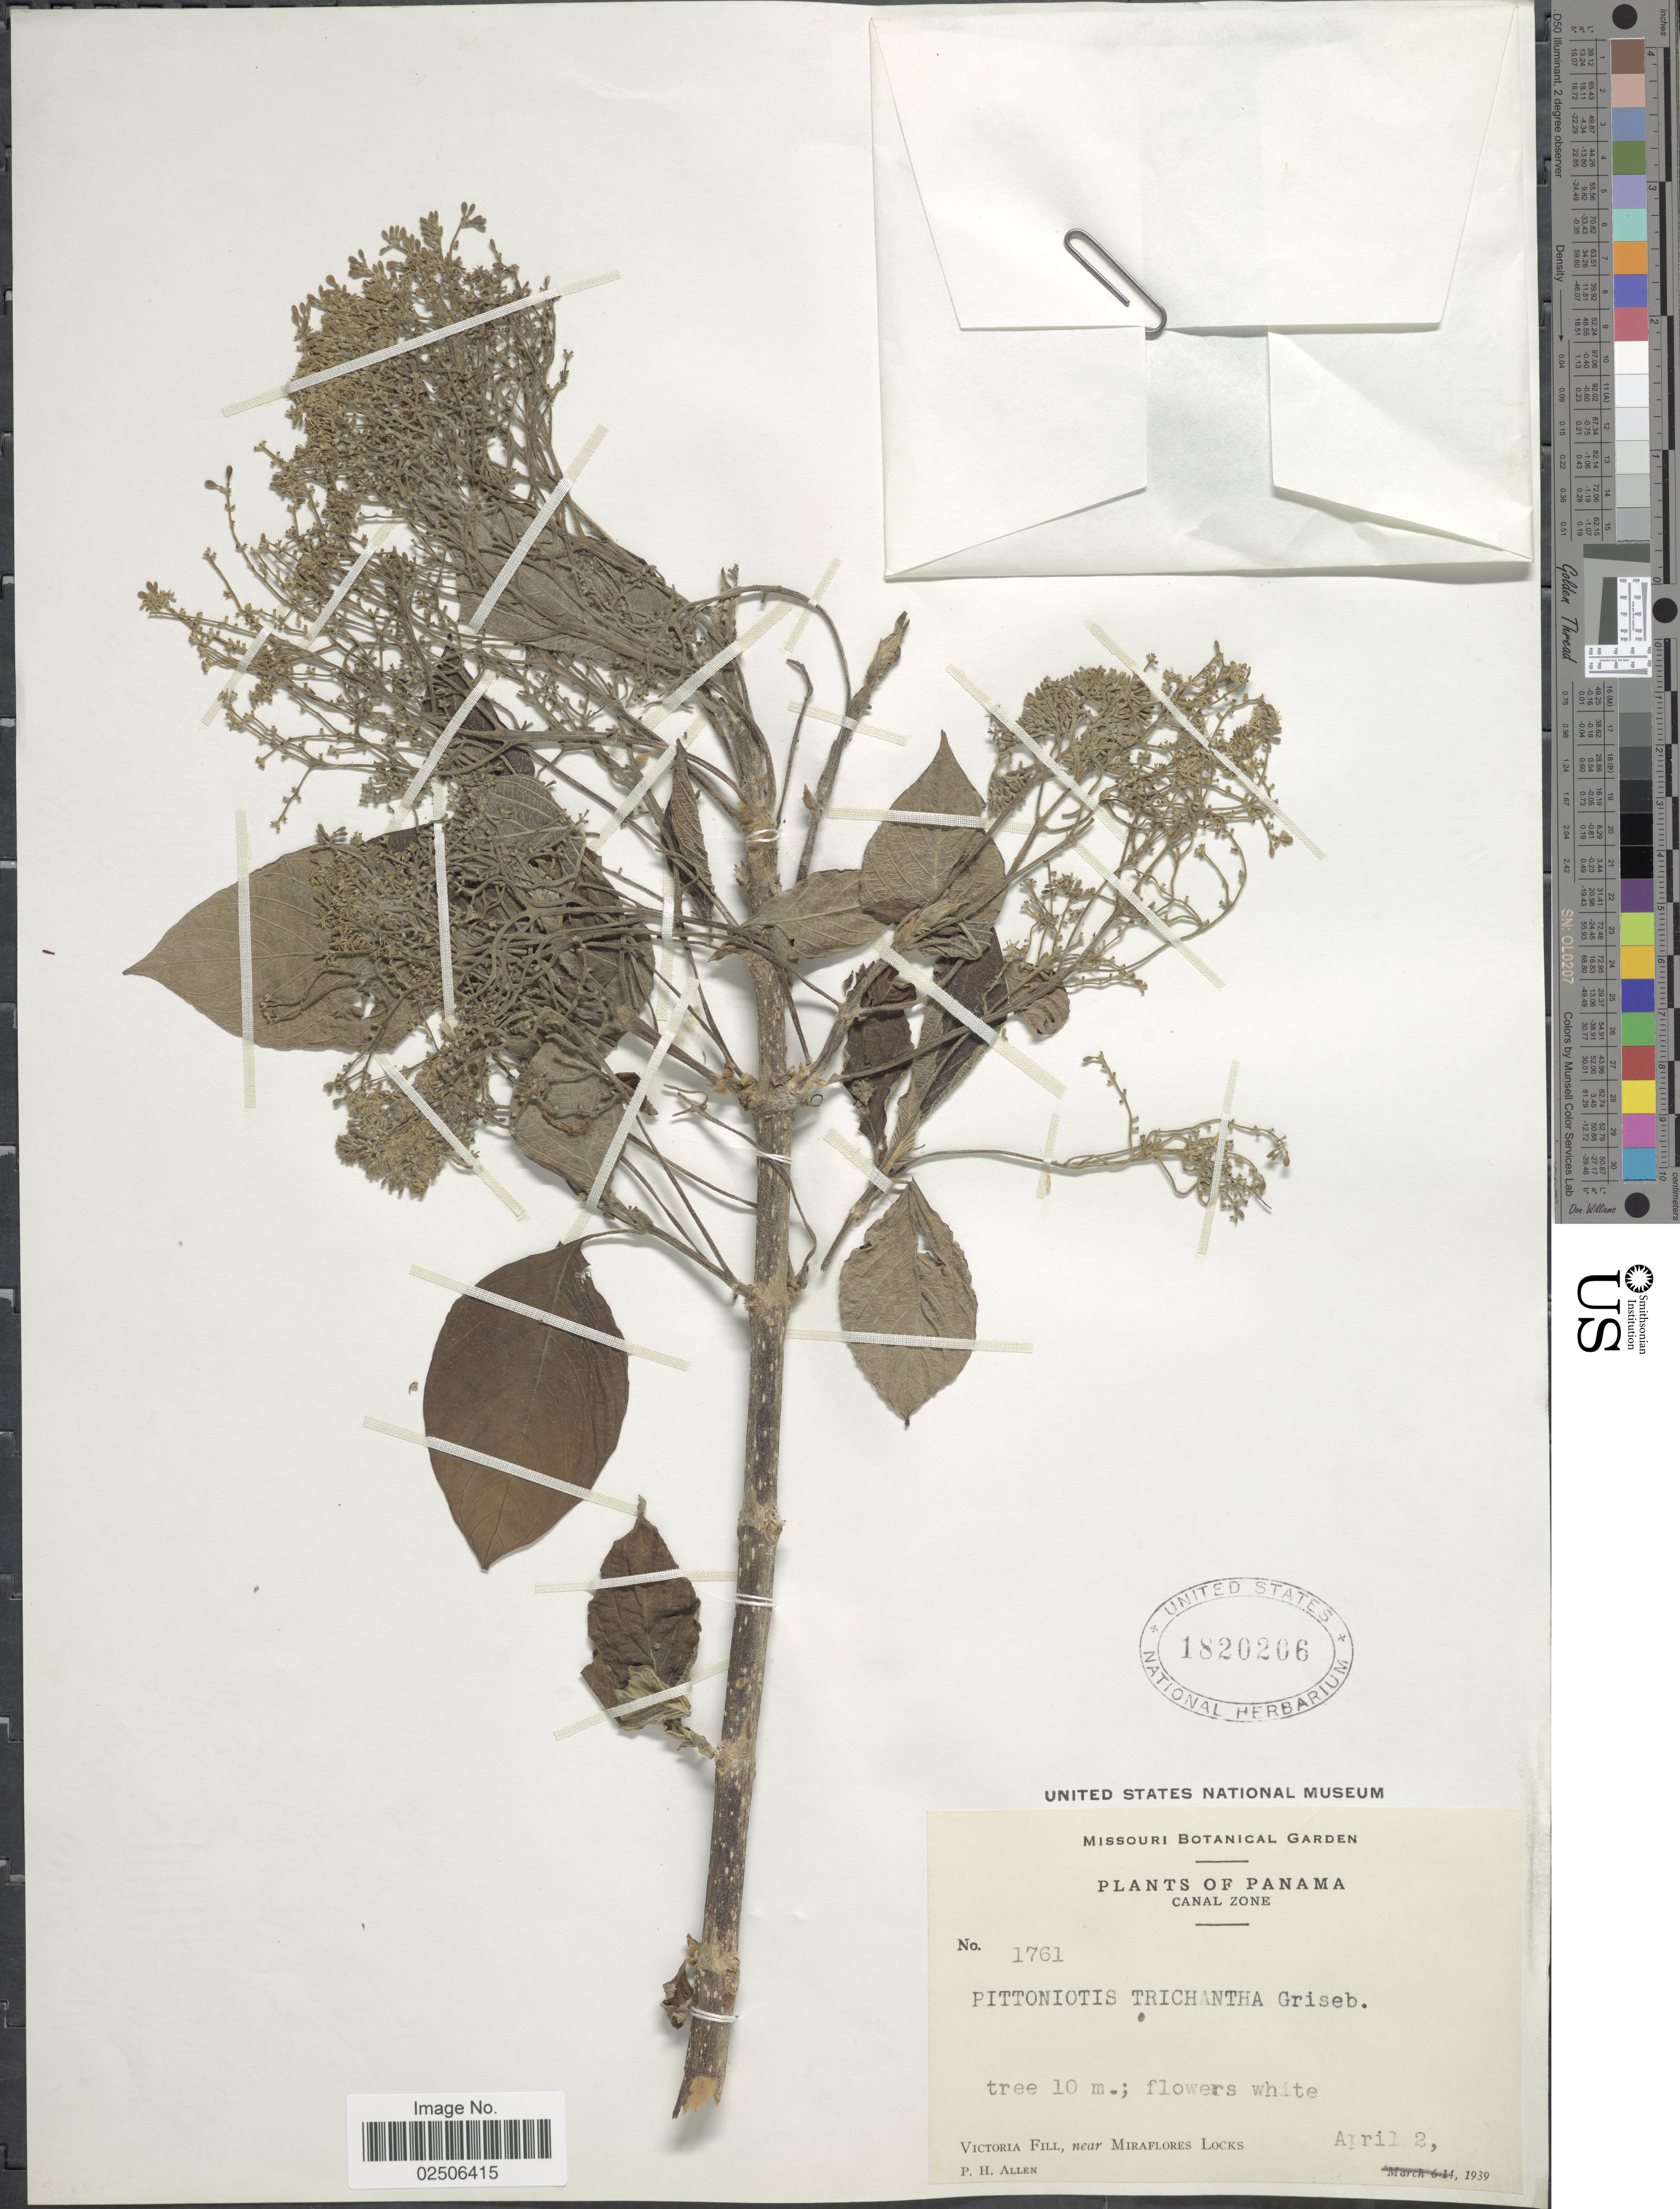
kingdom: Plantae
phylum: Tracheophyta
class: Magnoliopsida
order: Gentianales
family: Rubiaceae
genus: Pittoniotis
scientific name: Pittoniotis trichantha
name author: Griseb.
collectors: P. H. Allen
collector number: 1761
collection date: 1939-04-02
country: Panama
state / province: Panamá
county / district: Canal Zone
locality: Canal Zone, Victoria Fill, near Miraflores Locks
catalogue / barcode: US 1820206